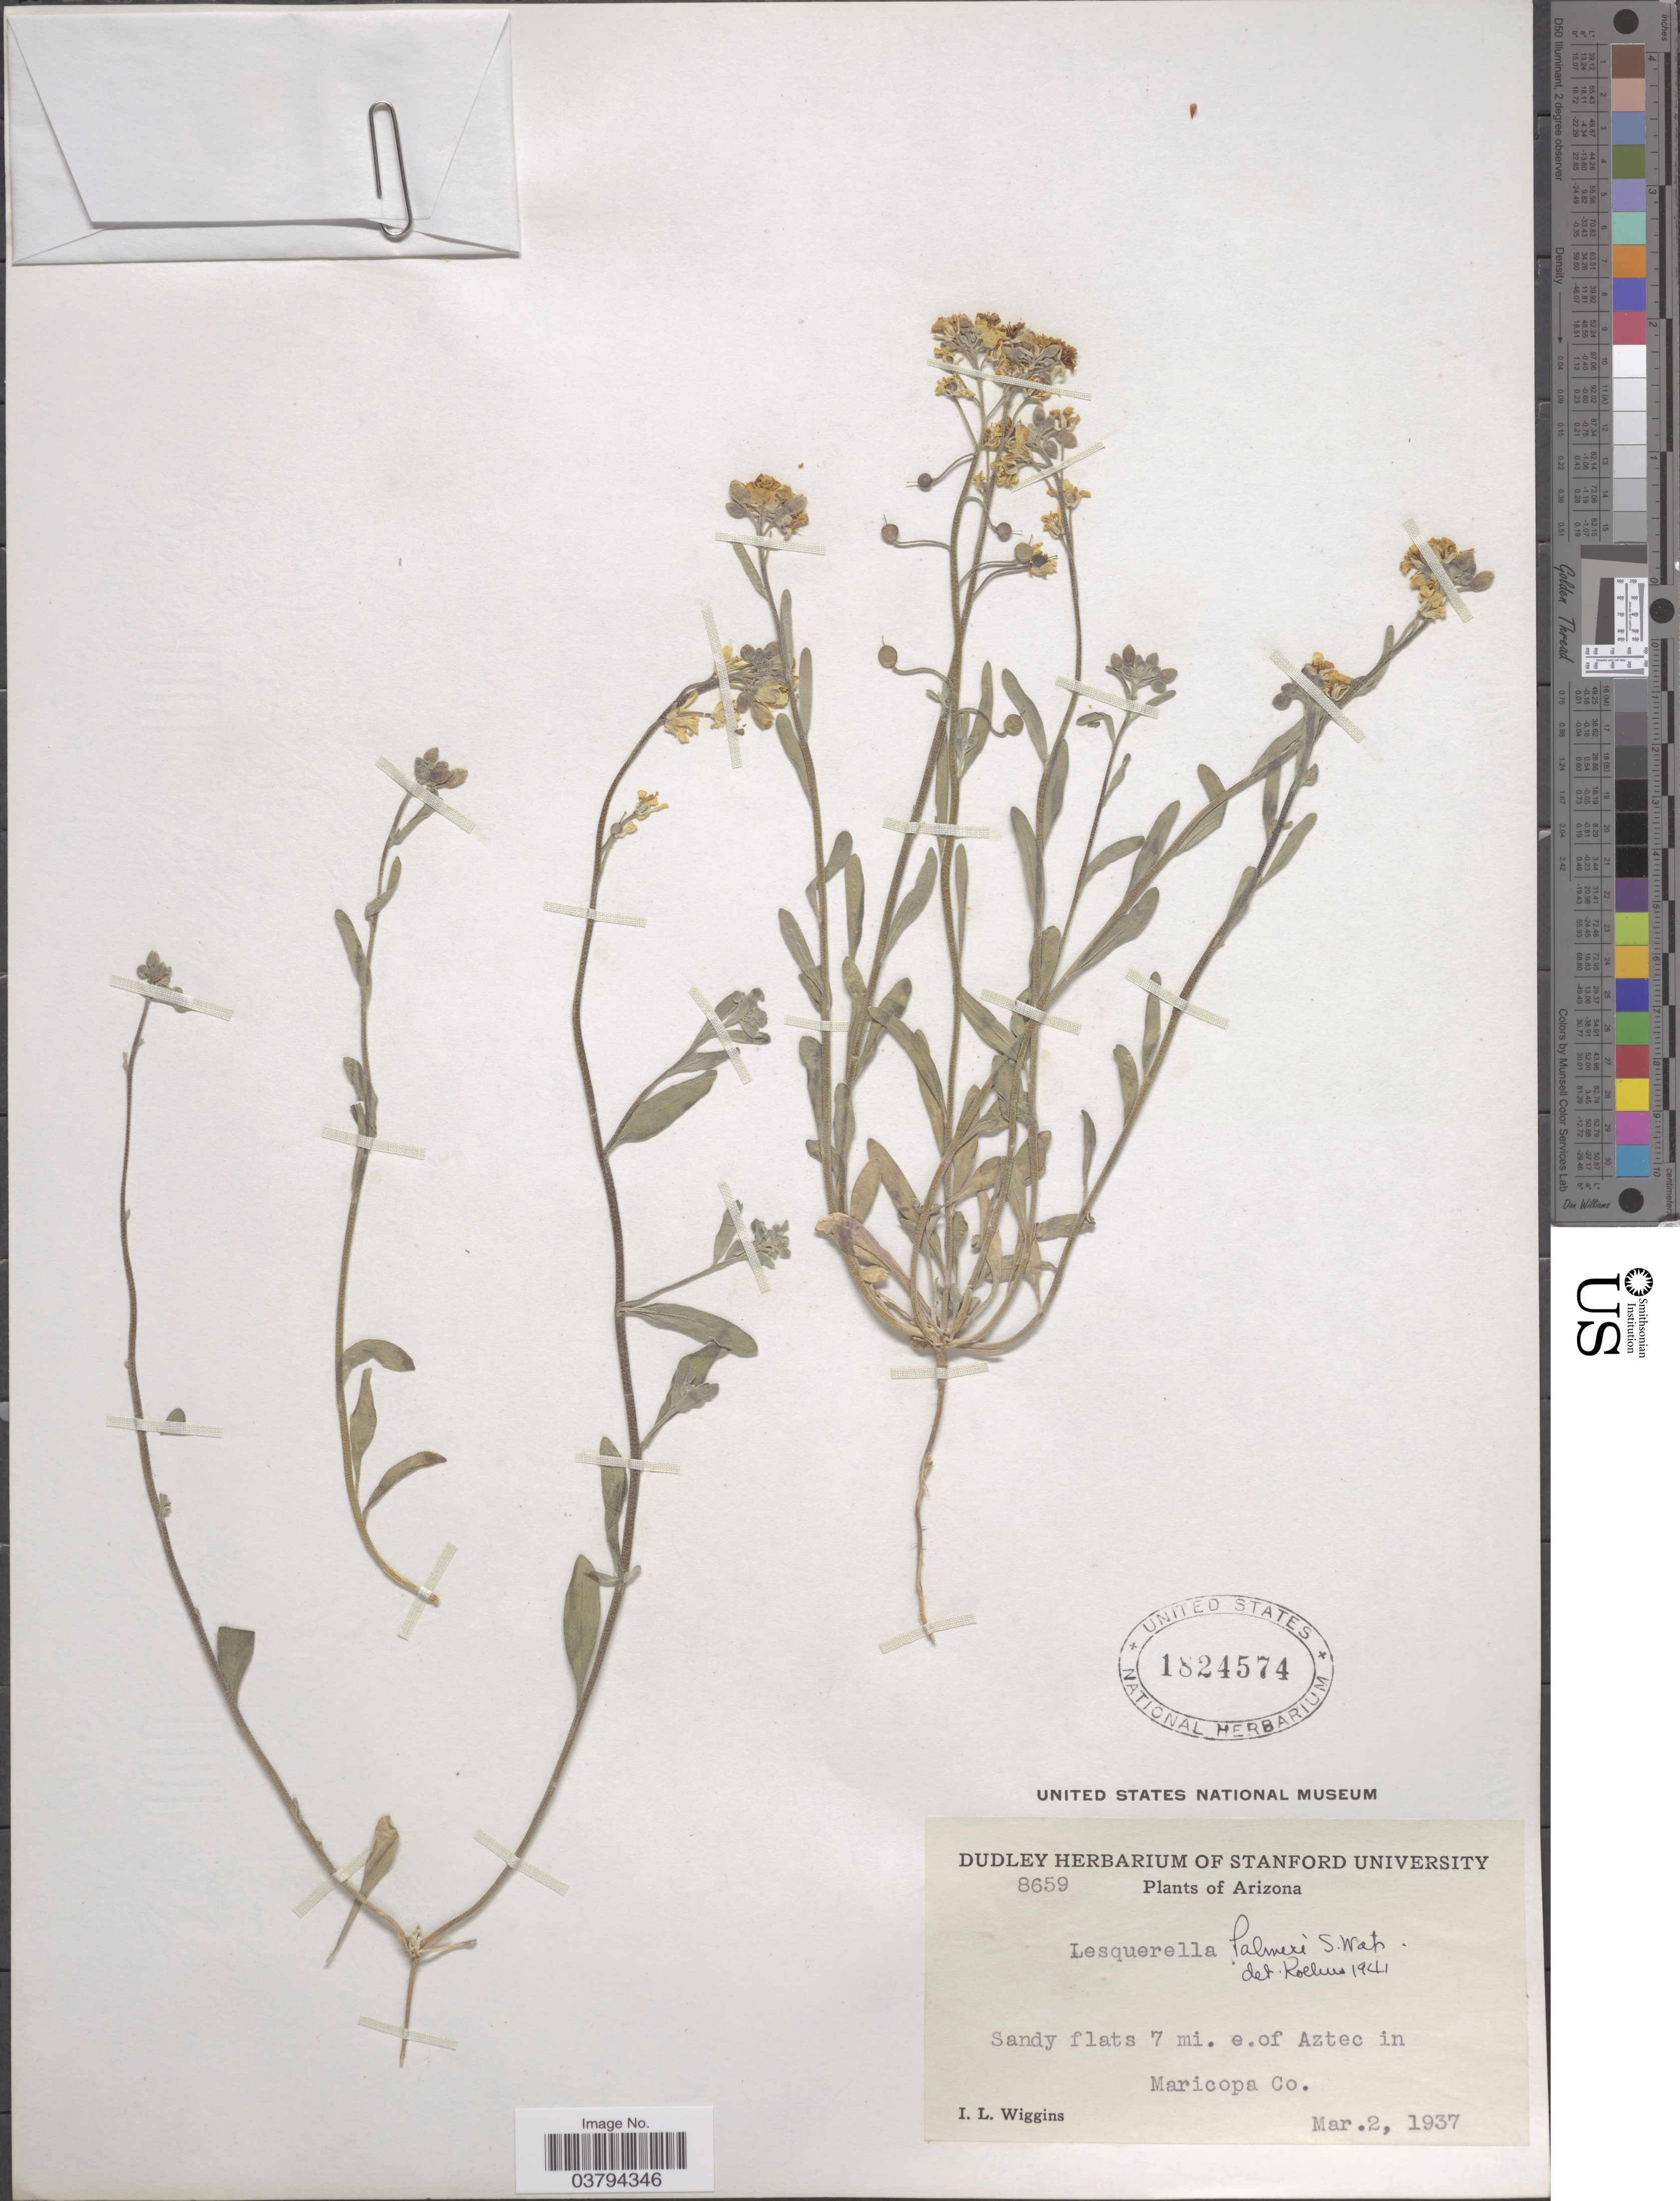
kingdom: Plantae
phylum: Tracheophyta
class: Magnoliopsida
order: Brassicales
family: Brassicaceae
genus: Lesquerella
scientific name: Lesquerella tenella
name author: A. Nelson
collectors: I. L. Wiggins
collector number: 8659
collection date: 1937-03-02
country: United States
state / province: Arizona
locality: Sandy flats 7 mi. e.of Aztec in Maricopa Co.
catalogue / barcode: US 1824574